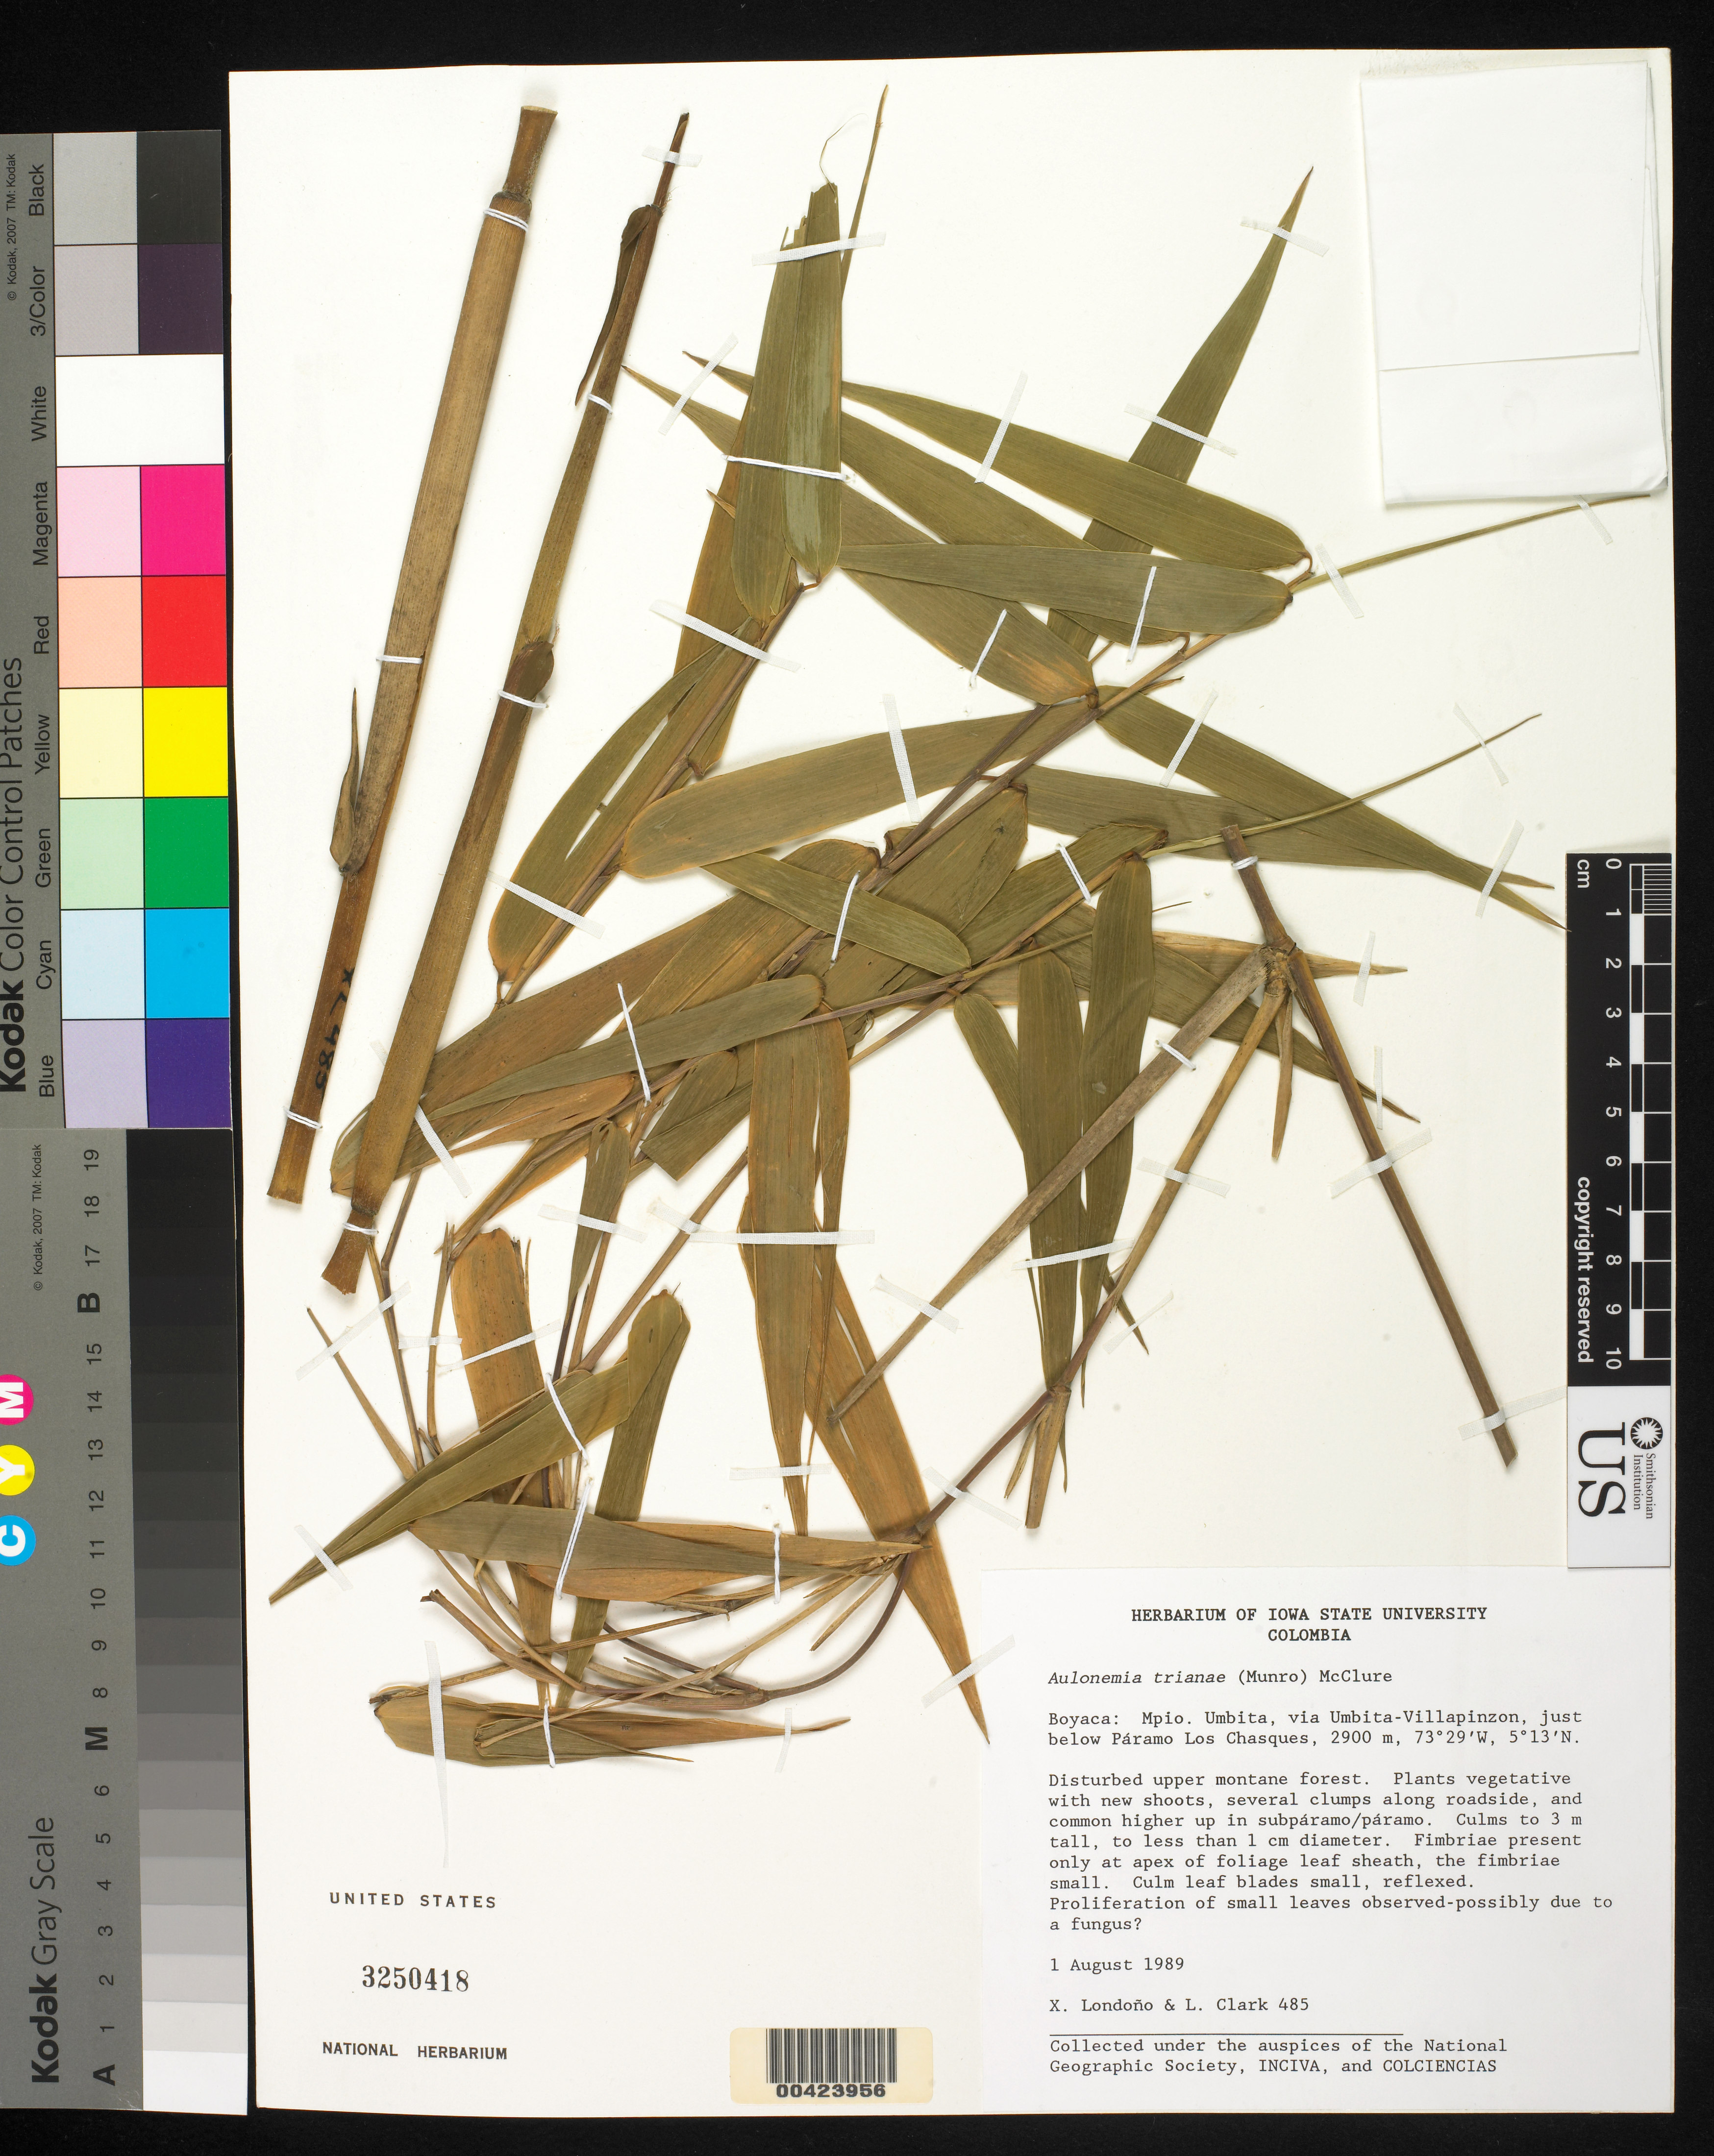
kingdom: Plantae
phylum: Tracheophyta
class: Liliopsida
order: Poales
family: Poaceae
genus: Aulonemia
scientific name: Aulonemia trianae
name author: (Munro) McClure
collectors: X. Londoño & L. G. Clark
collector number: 485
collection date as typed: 01 Aug 1989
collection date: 1989-08-01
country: Colombia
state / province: Cundinamarca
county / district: Umbita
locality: Via Umbita - Villapinzon, just below Paramo los Chasques. [department: originally recorded as Boyacá.]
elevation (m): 2900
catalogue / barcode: US 3250418